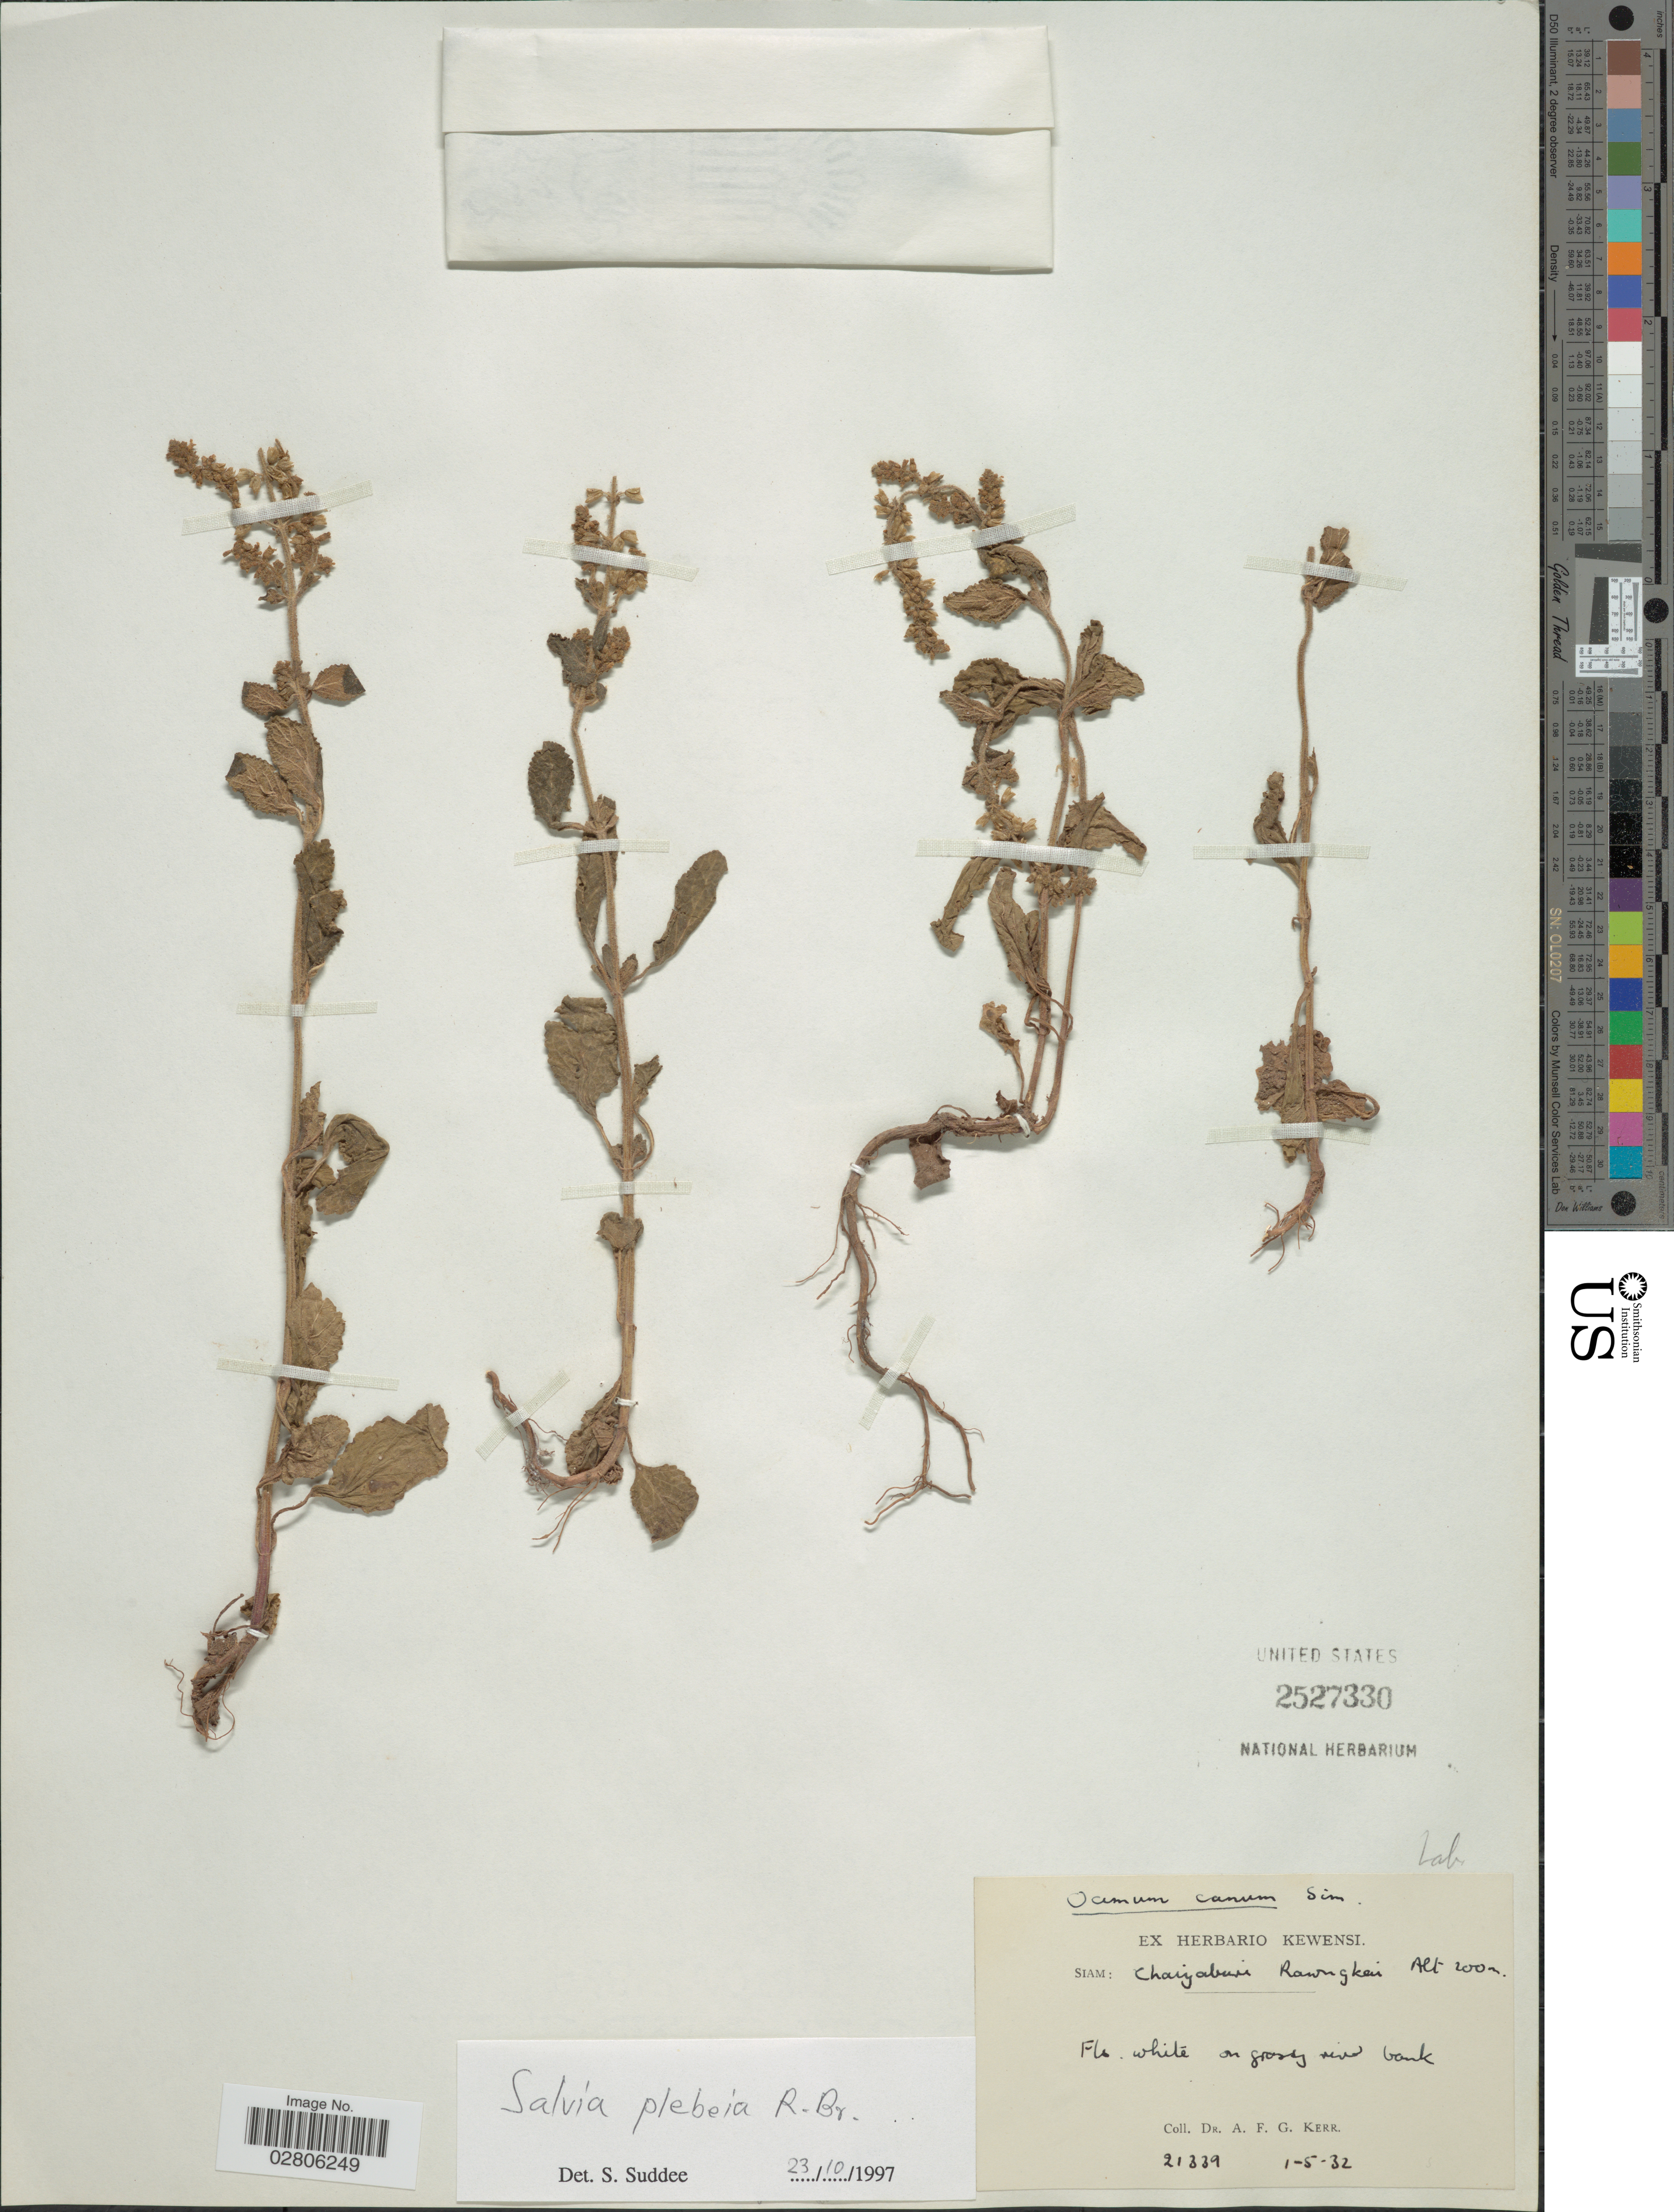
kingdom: Plantae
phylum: Tracheophyta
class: Magnoliopsida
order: Lamiales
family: Lamiaceae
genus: Salvia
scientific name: Salvia plebeia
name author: R. Br.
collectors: A. F. G. Kerr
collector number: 21339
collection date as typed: Transcribed d/m/y: 1/5/32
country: Thailand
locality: Siam, Chaiyaburi Rawnkei [interpreted].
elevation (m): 200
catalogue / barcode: US 2527330